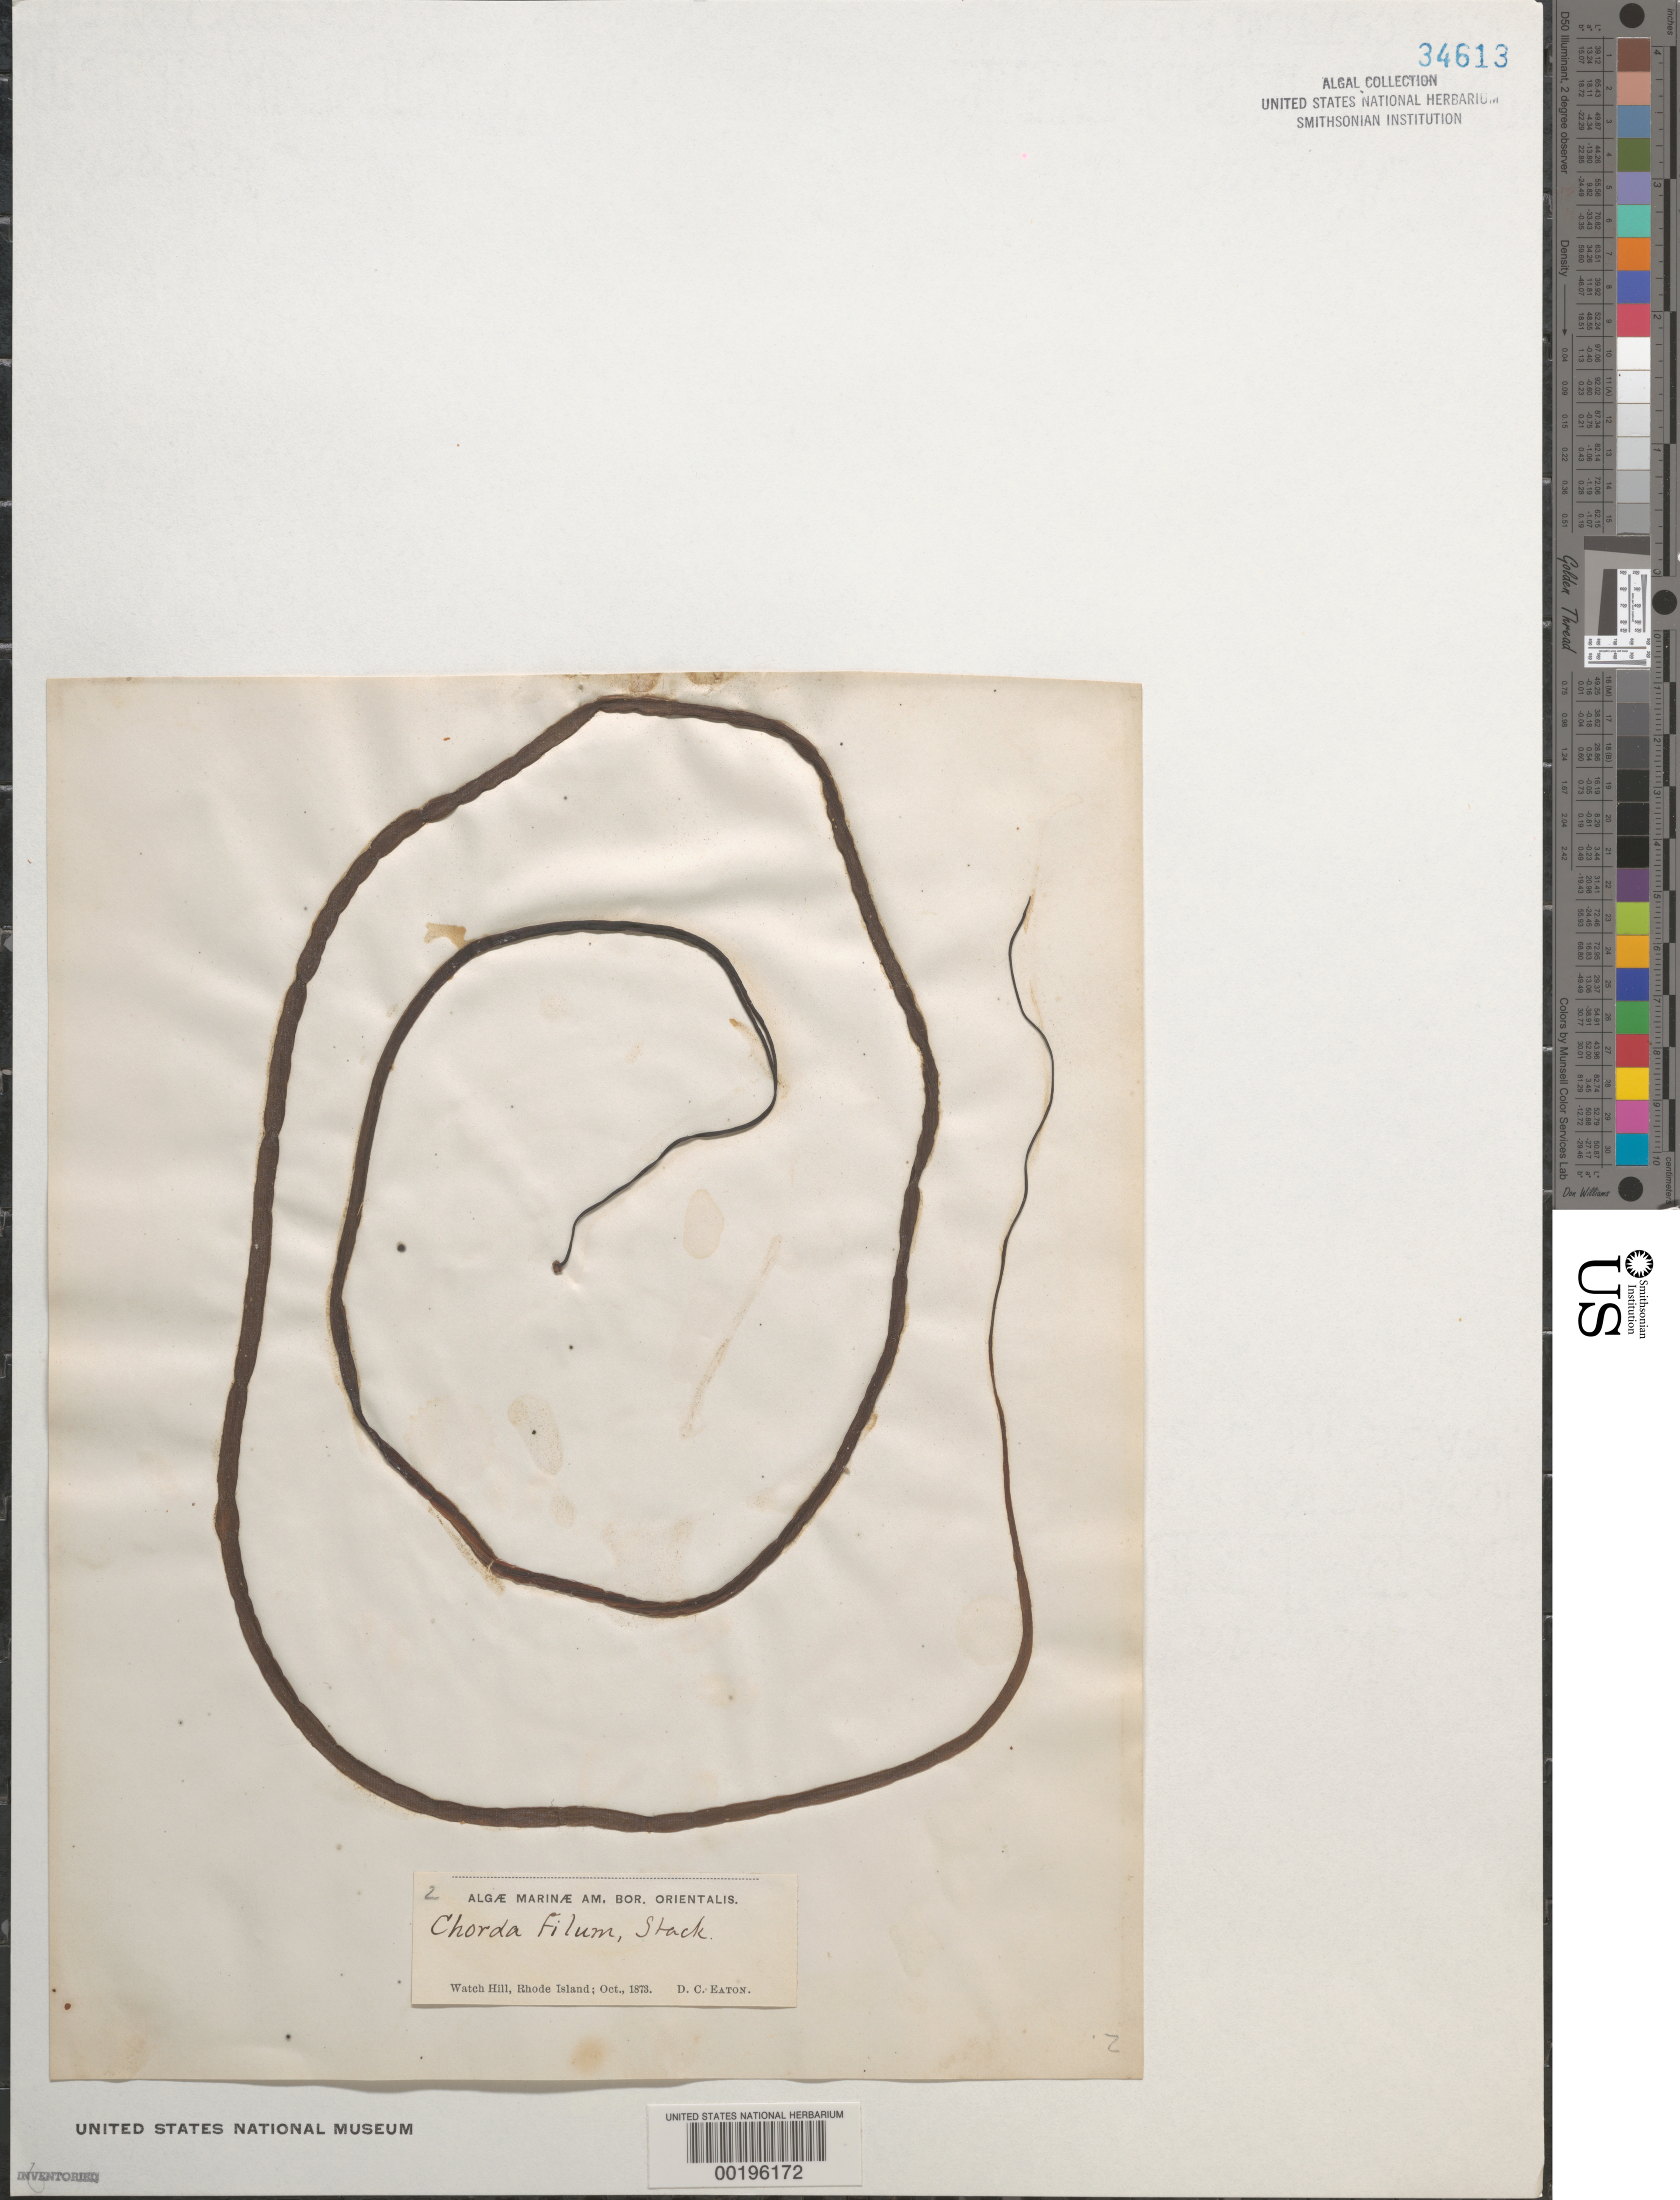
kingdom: Chromista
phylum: Ochrophyta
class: Phaeophyceae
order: Laminariales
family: Chordaceae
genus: Chorda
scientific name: Chorda filum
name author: (L.) Stackh.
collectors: D. C. Eaton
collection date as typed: Oct 1873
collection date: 1873-10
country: United States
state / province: Rhode Island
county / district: Washington County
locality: Watch Hill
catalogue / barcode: US 34613